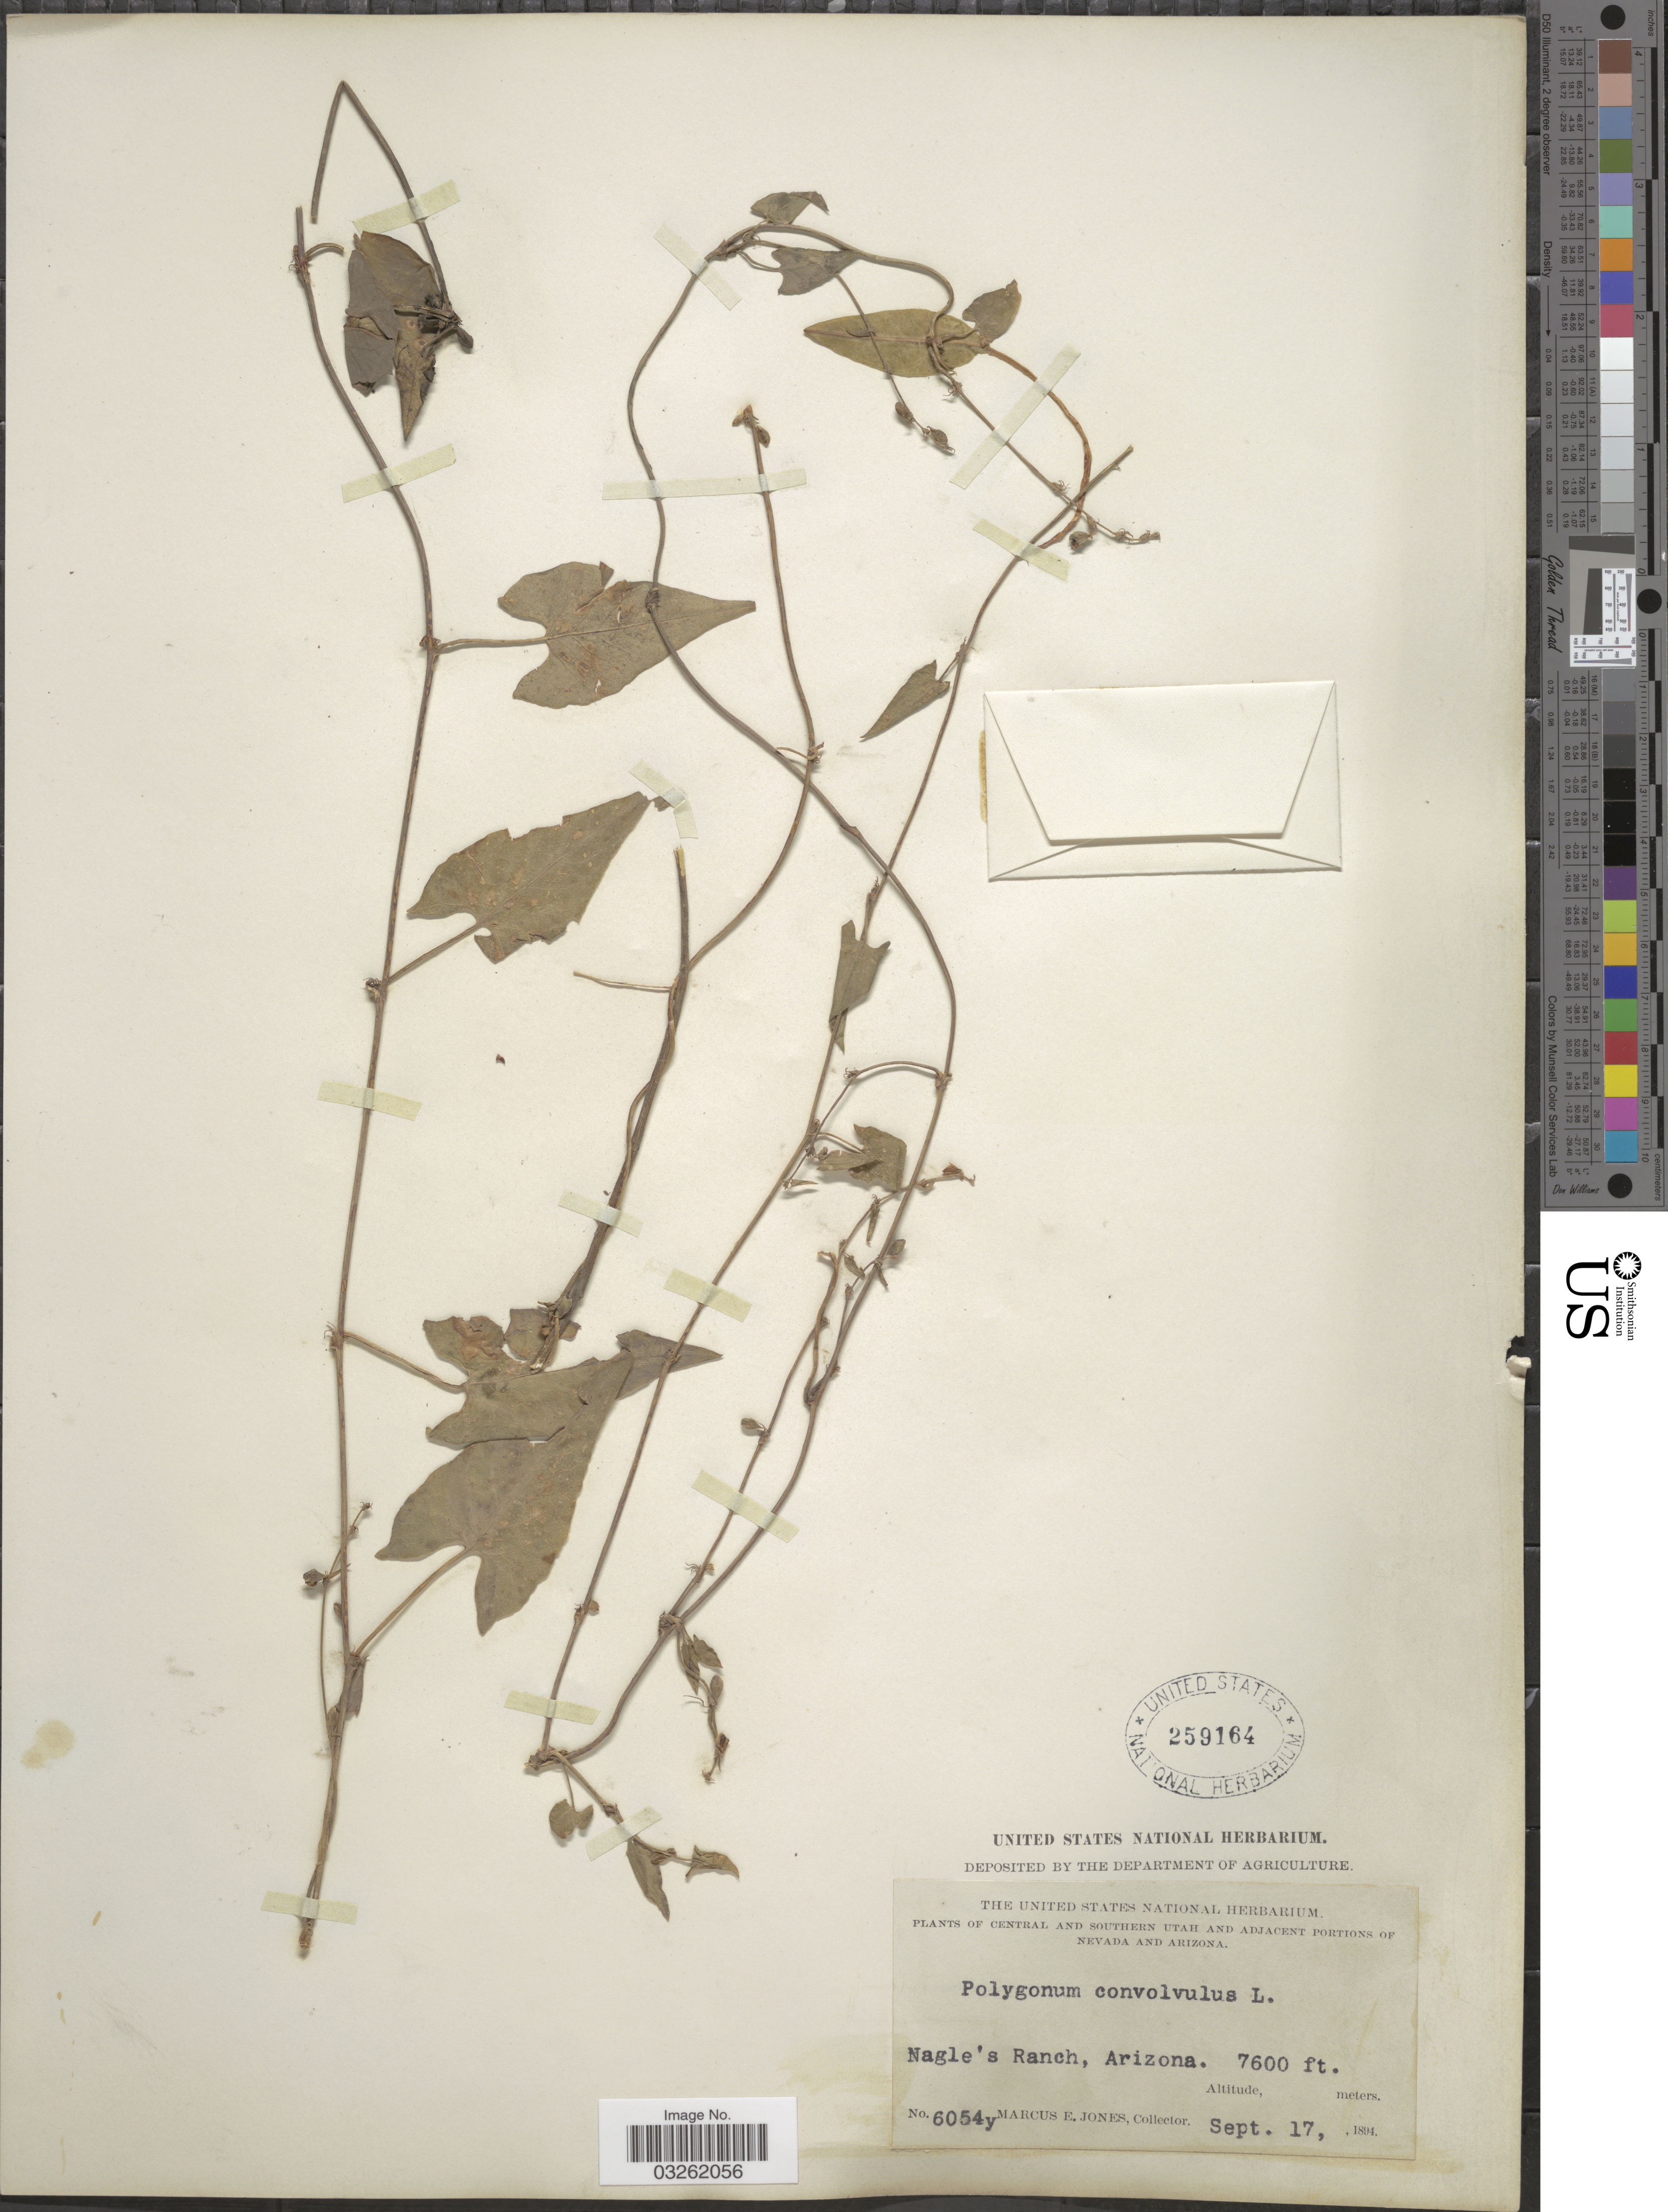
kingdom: Plantae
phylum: Tracheophyta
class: Magnoliopsida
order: Caryophyllales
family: Polygonaceae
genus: Fallopia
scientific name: Fallopia convolvulus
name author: (L.) Á. Löve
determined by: Strong, M. T., (US), Smithsonian Institution - National Museum of Natural History (UNITED STATES)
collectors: M. E. Jones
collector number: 6054y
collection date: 1894-09-17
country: United States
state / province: Arizona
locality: Nagle's Ranch.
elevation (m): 2316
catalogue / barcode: US 259164